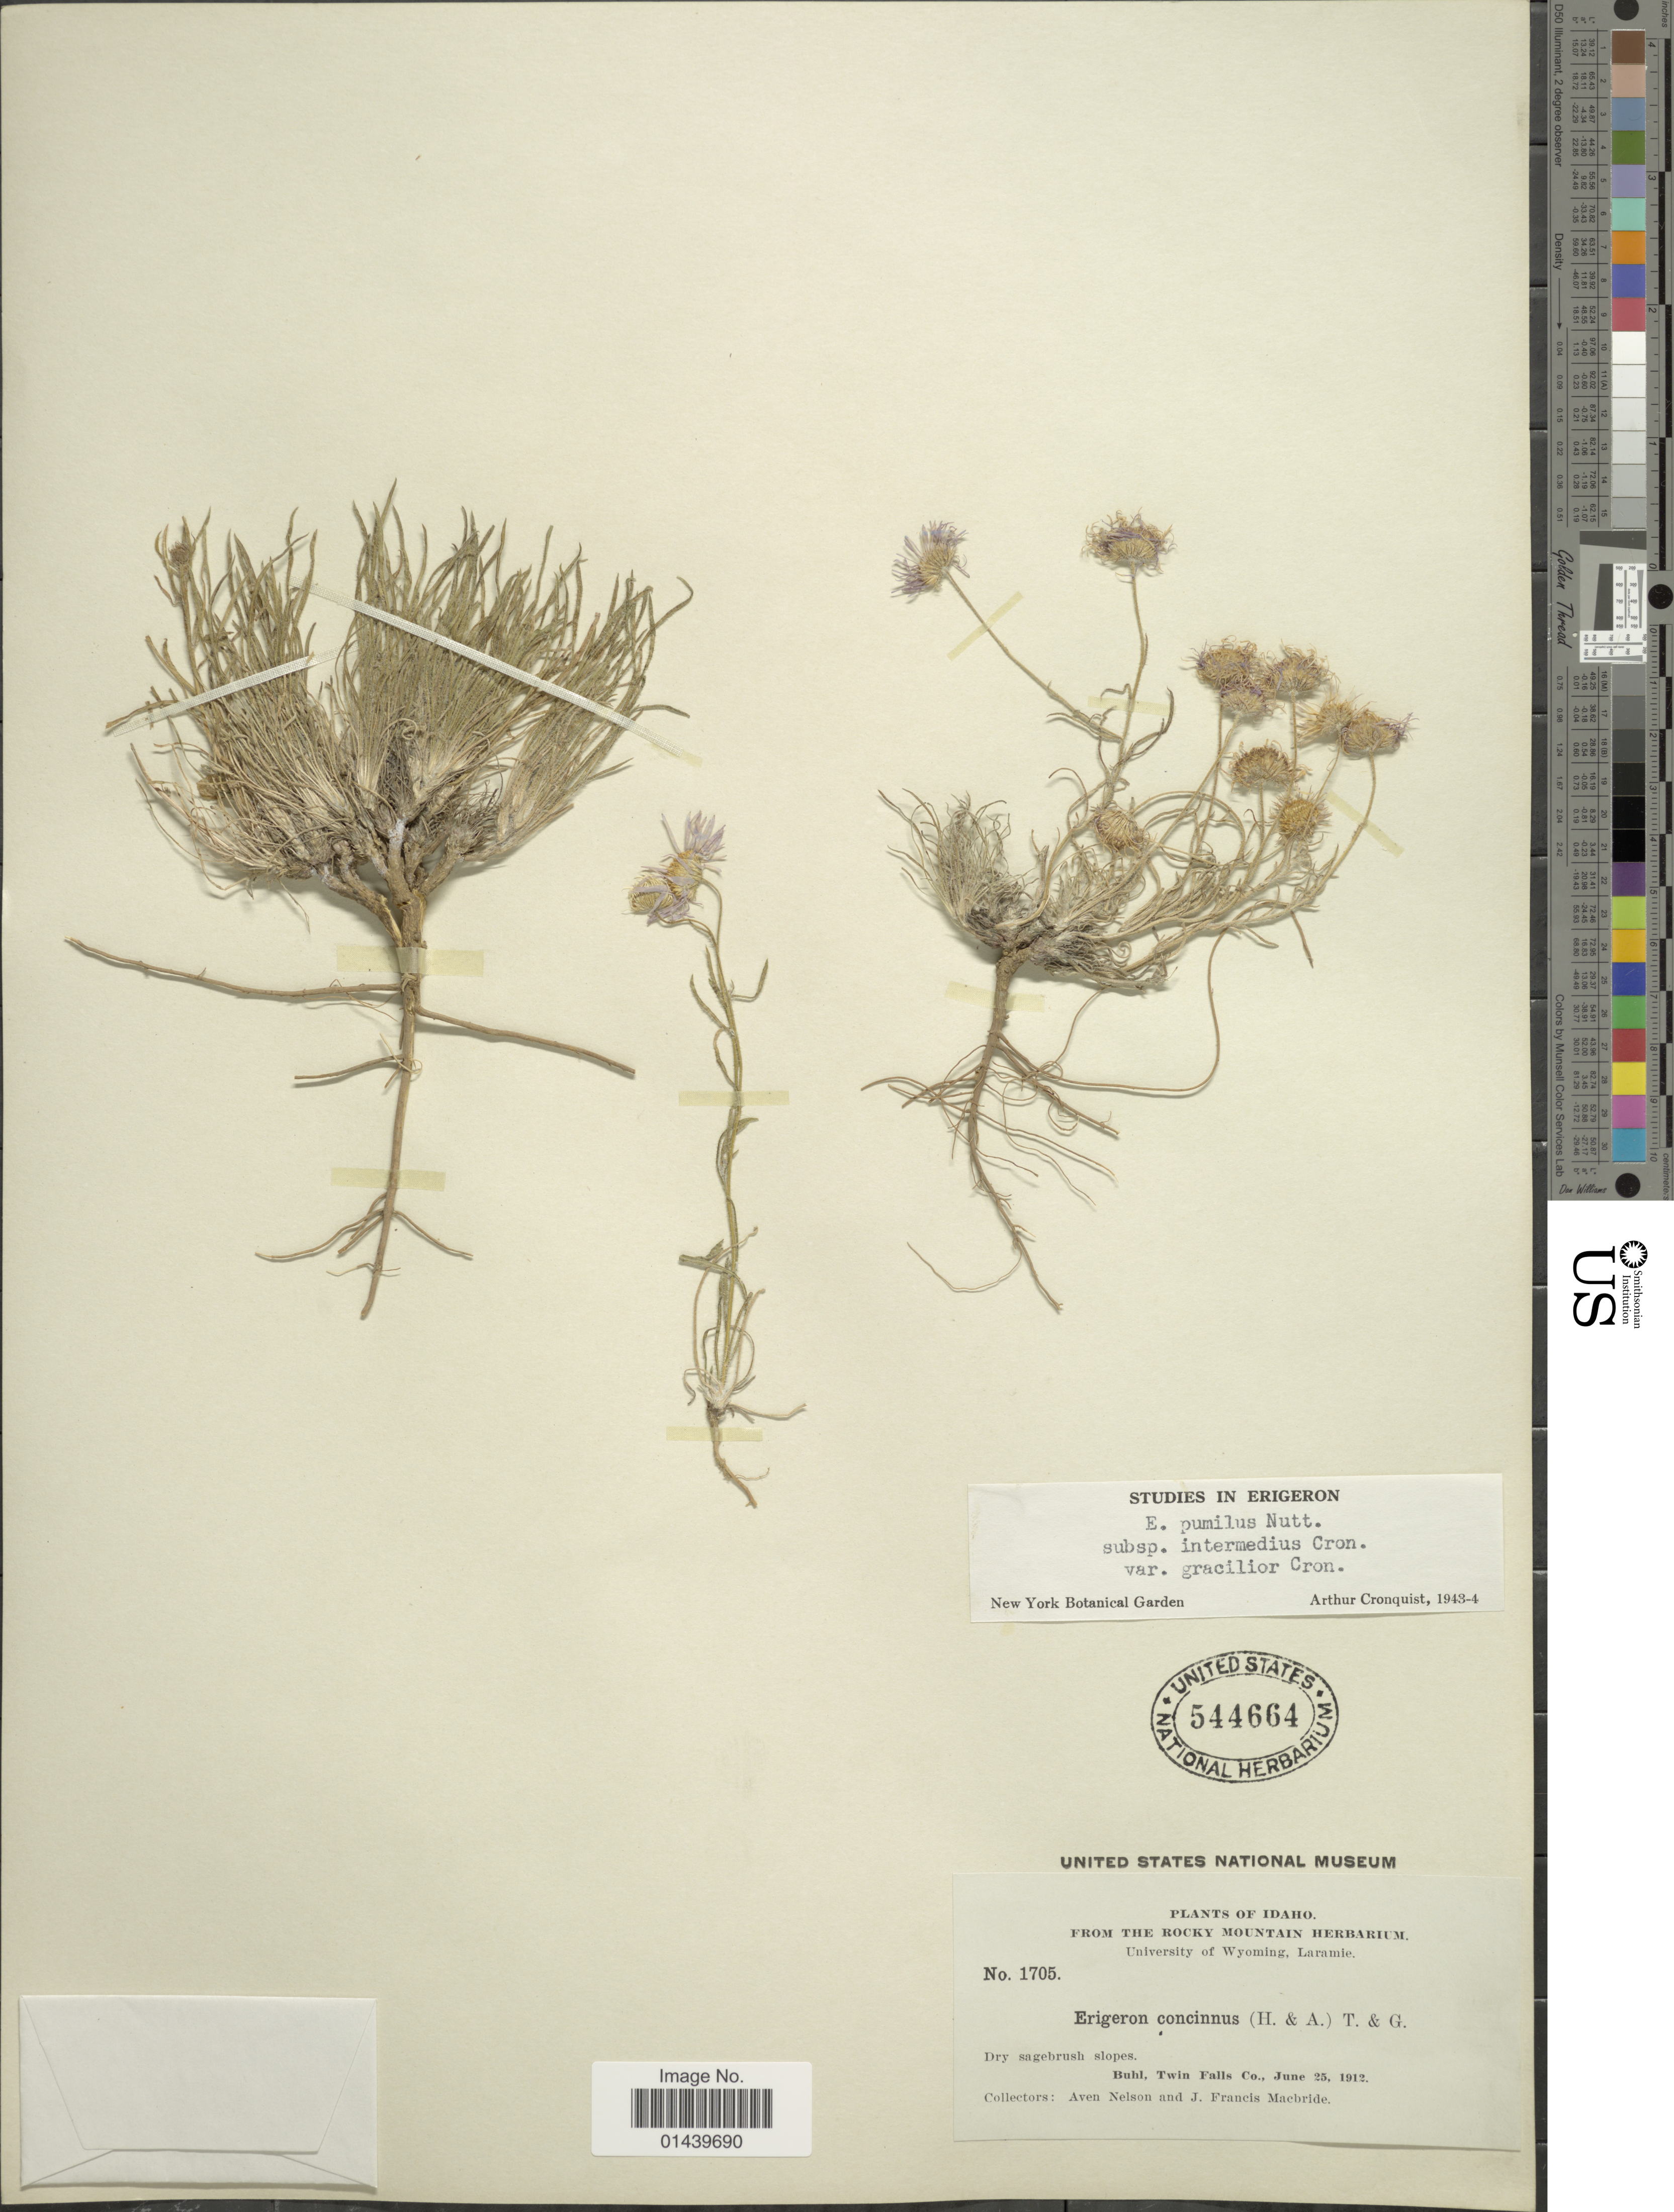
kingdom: Plantae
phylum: Tracheophyta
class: Magnoliopsida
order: Asterales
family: Asteraceae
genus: Erigeron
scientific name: Erigeron pumilus var. gracilior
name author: Cronq.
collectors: A. Nelson & J. F. Macbride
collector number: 1705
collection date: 1912-06-25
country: United States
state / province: Idaho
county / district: Twin Falls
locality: Dry sagebrush slopes. Buhl, Twin Falls Co.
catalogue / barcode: US 544664